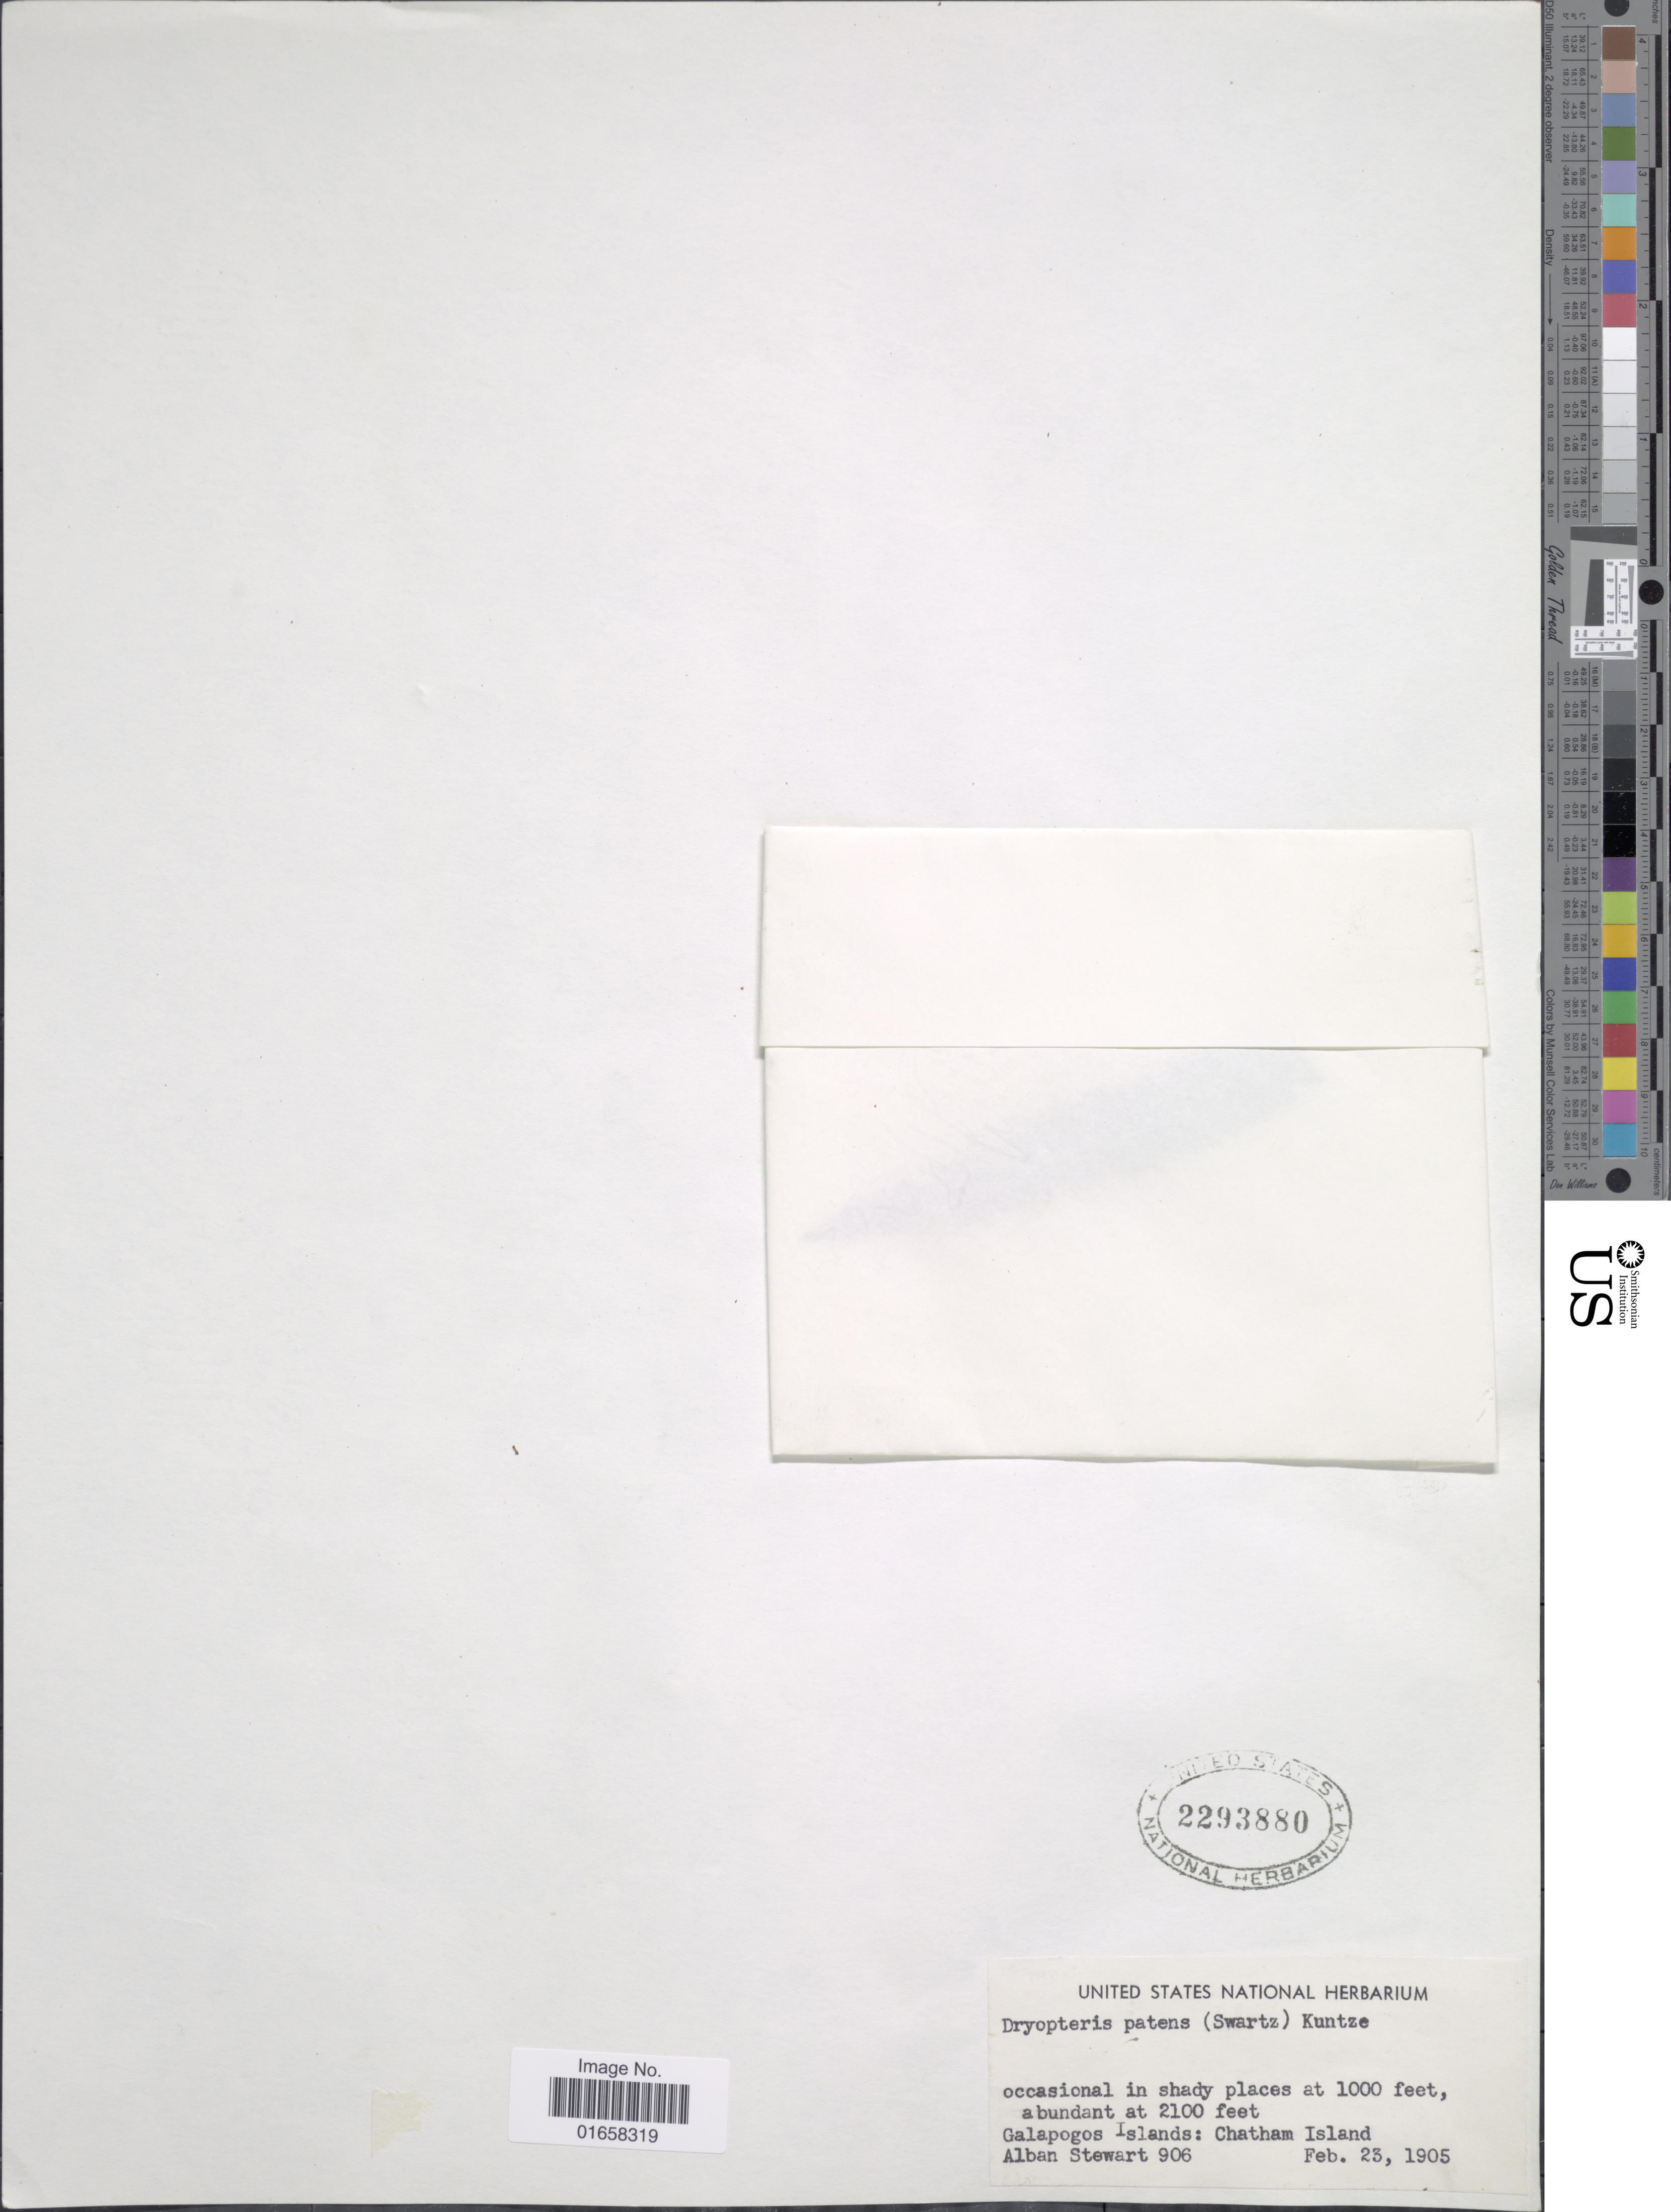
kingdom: Plantae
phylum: Tracheophyta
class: Polypodiopsida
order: Polypodiales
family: Thelypteridaceae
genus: Christella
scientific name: Christella patens var. patens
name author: (Sw.) Holttum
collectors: A. Stewart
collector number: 906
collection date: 1905-02-23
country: Ecuador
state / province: Colón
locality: Galapogos Islands: Chatham Island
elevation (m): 305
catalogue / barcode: US 2293880